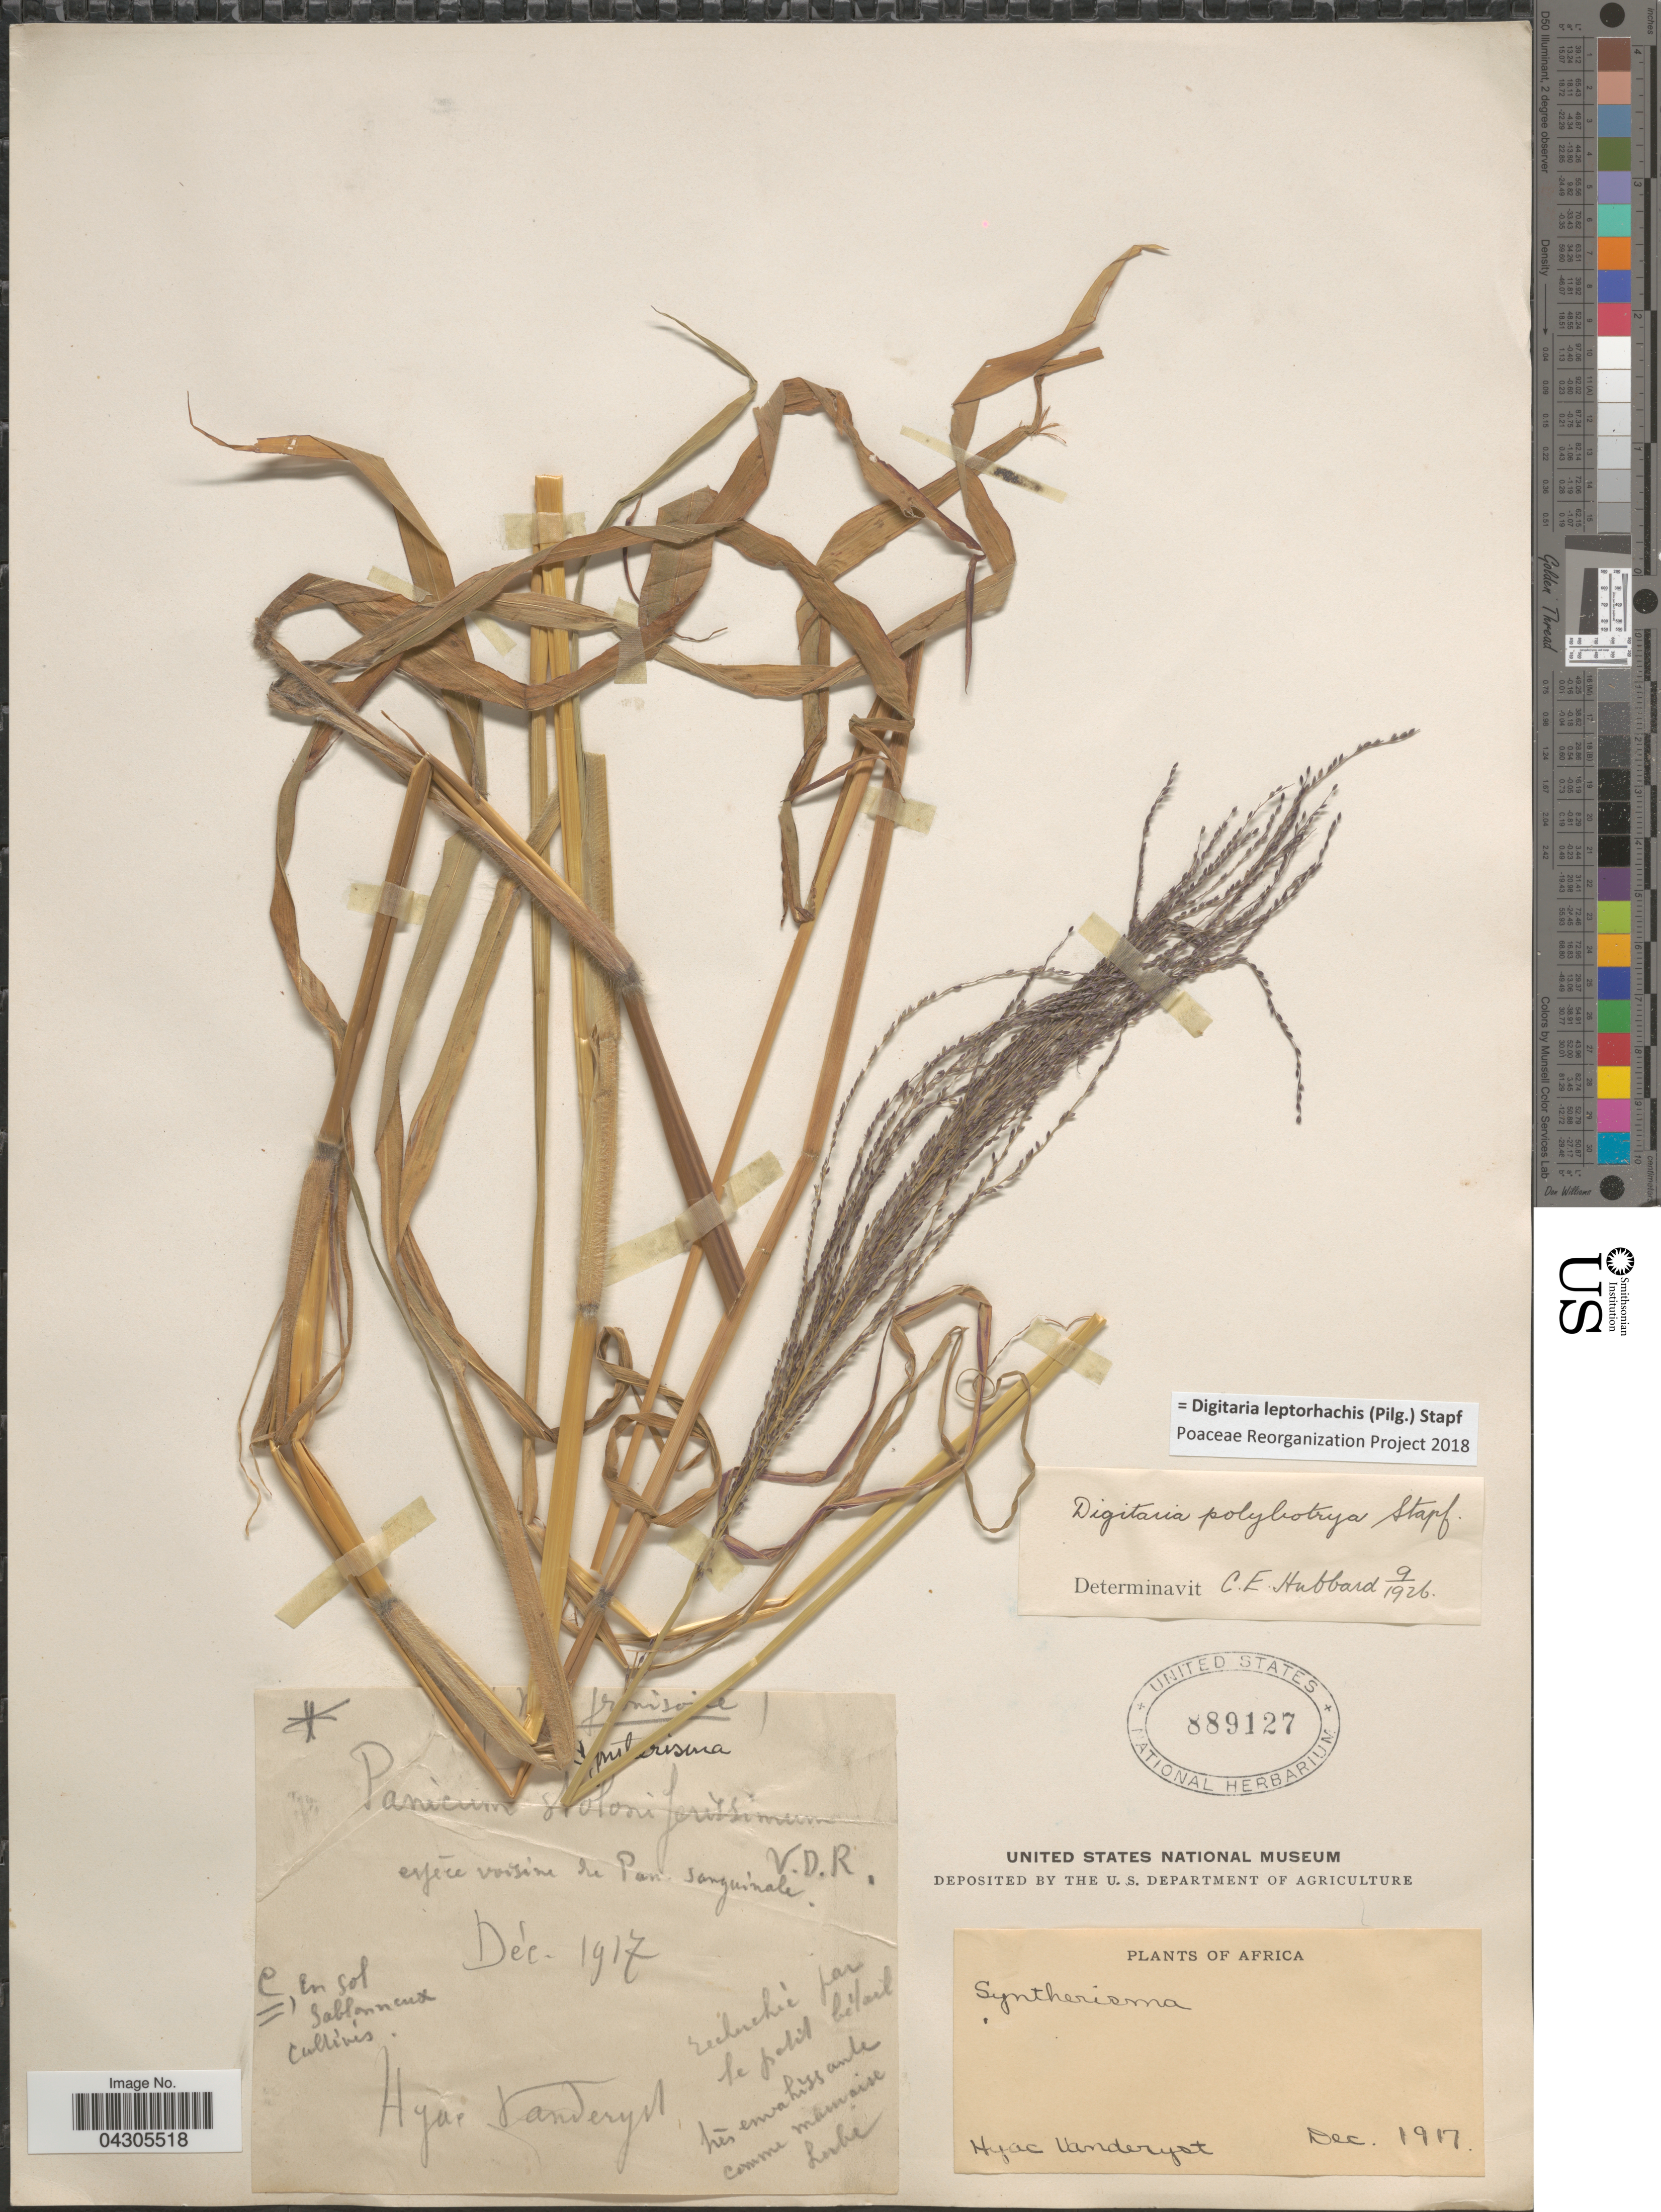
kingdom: Plantae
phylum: Tracheophyta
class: Liliopsida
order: Poales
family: Poaceae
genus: Digitaria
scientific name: Digitaria leptorhachis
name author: (Pilg.) Stapf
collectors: H. J. R. Vanderyst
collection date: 1917-12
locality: Africa.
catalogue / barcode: US 889127